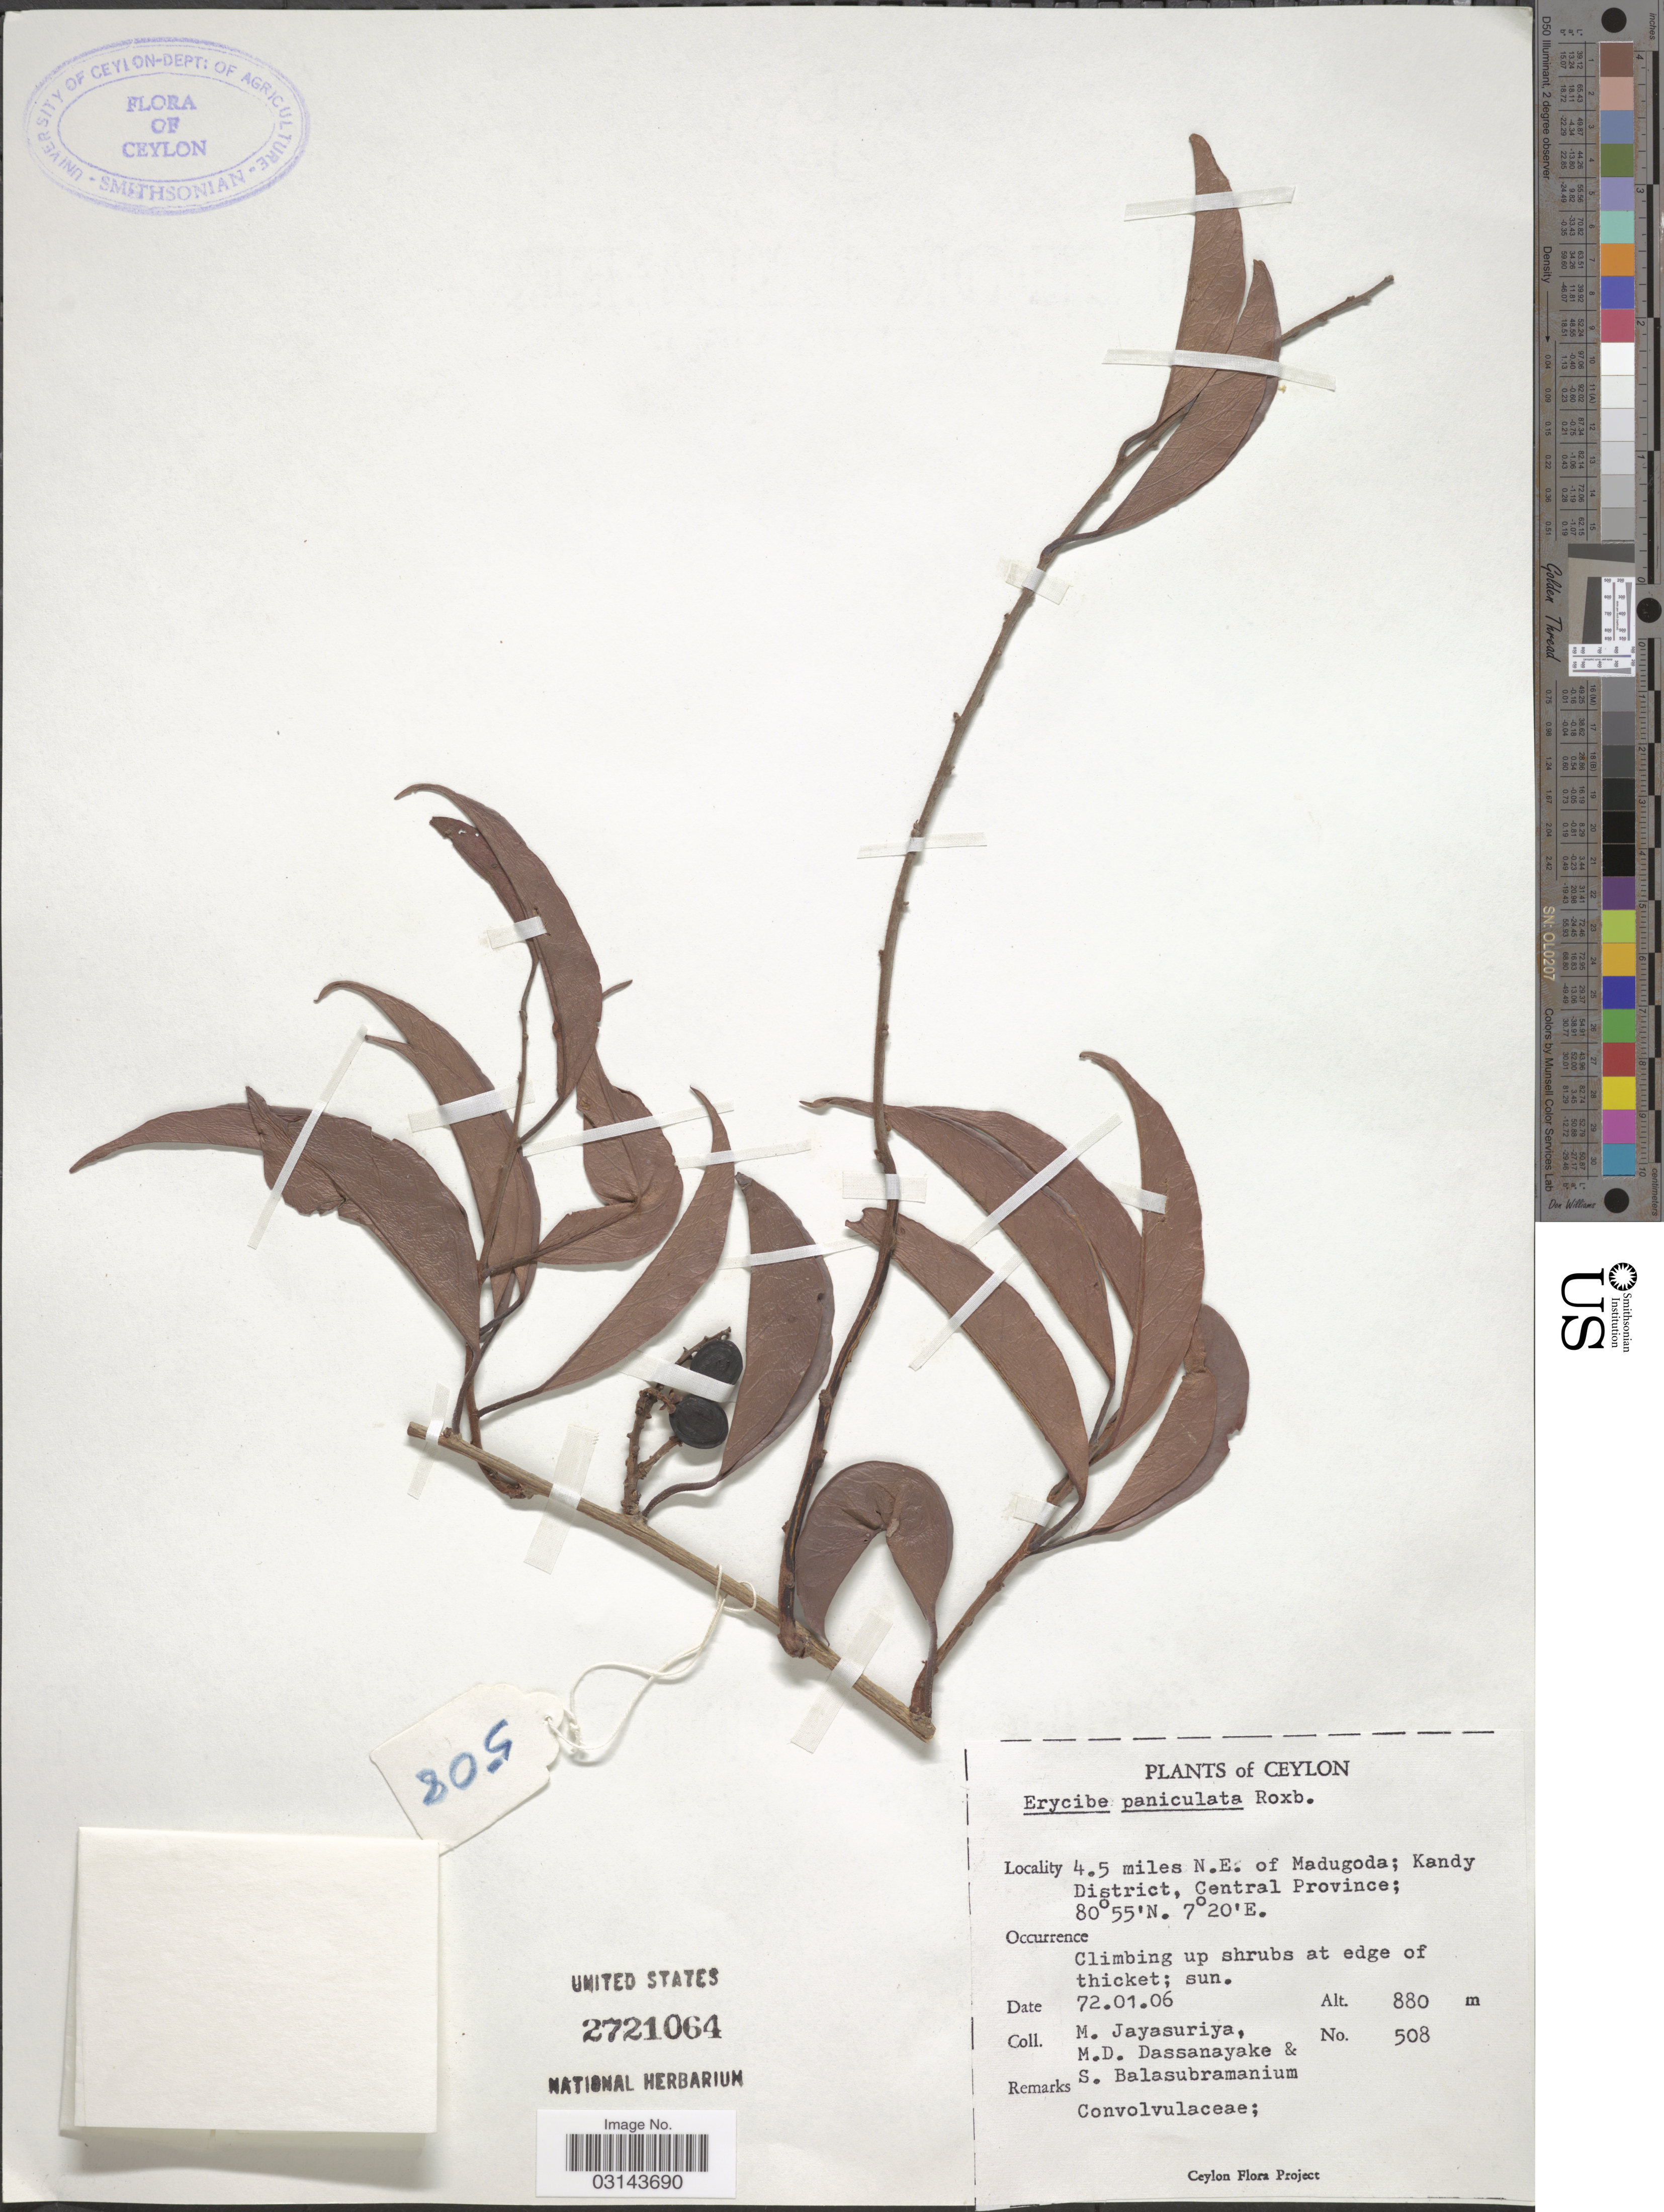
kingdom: Plantae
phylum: Tracheophyta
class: Magnoliopsida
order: Solanales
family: Convolvulaceae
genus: Erycibe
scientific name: Erycibe paniculata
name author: Roxb.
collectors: M. Jayasuriya, M. D. Dassanayake & S. Balasubramanium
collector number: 508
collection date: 1972-01-06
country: Sri Lanka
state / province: Central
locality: Ceylon. 4.5 miles N.E. of Madugoda; Kandy District, Central Province.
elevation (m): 880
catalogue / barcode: US 2721064